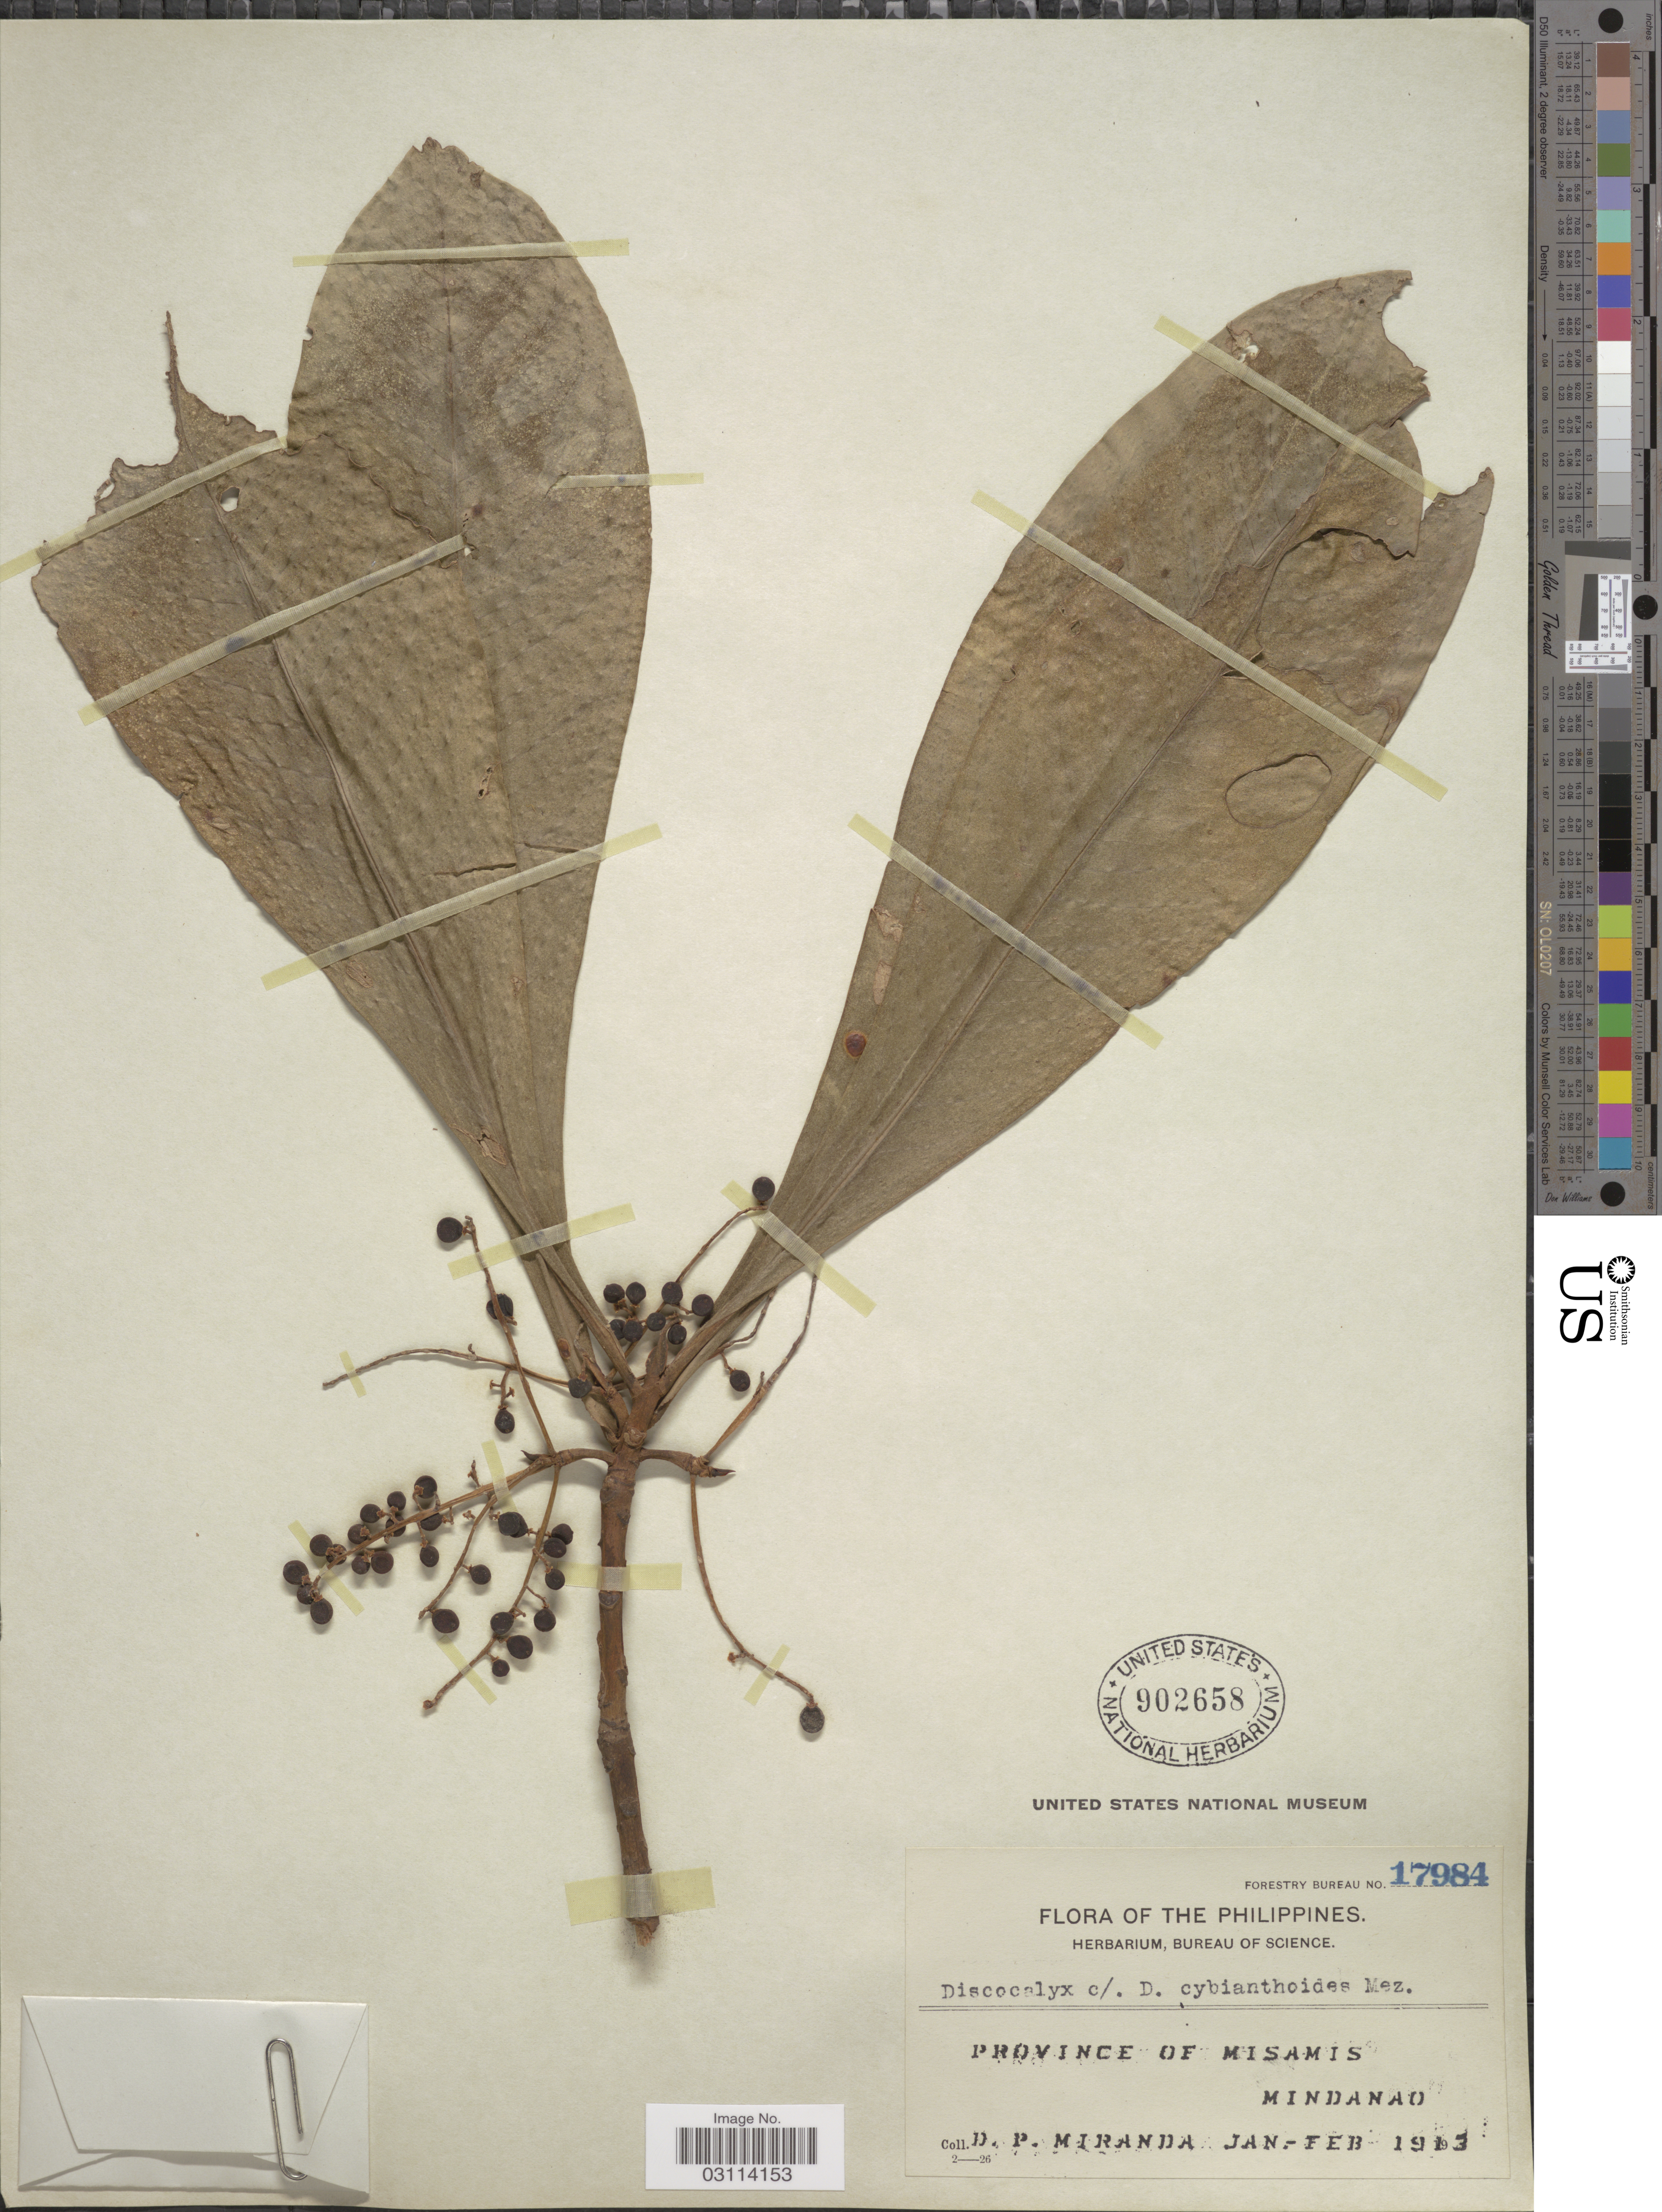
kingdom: Plantae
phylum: Tracheophyta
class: Magnoliopsida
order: Ericales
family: Primulaceae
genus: Discocalyx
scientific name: Discocalyx cybianthoides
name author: (A. DC.) Mez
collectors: D. P. Miranda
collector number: Forestry Bureau 17984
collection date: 1913-01/1913-02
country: Philippines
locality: Province of Misamis, Mindanao.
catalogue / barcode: US 902658